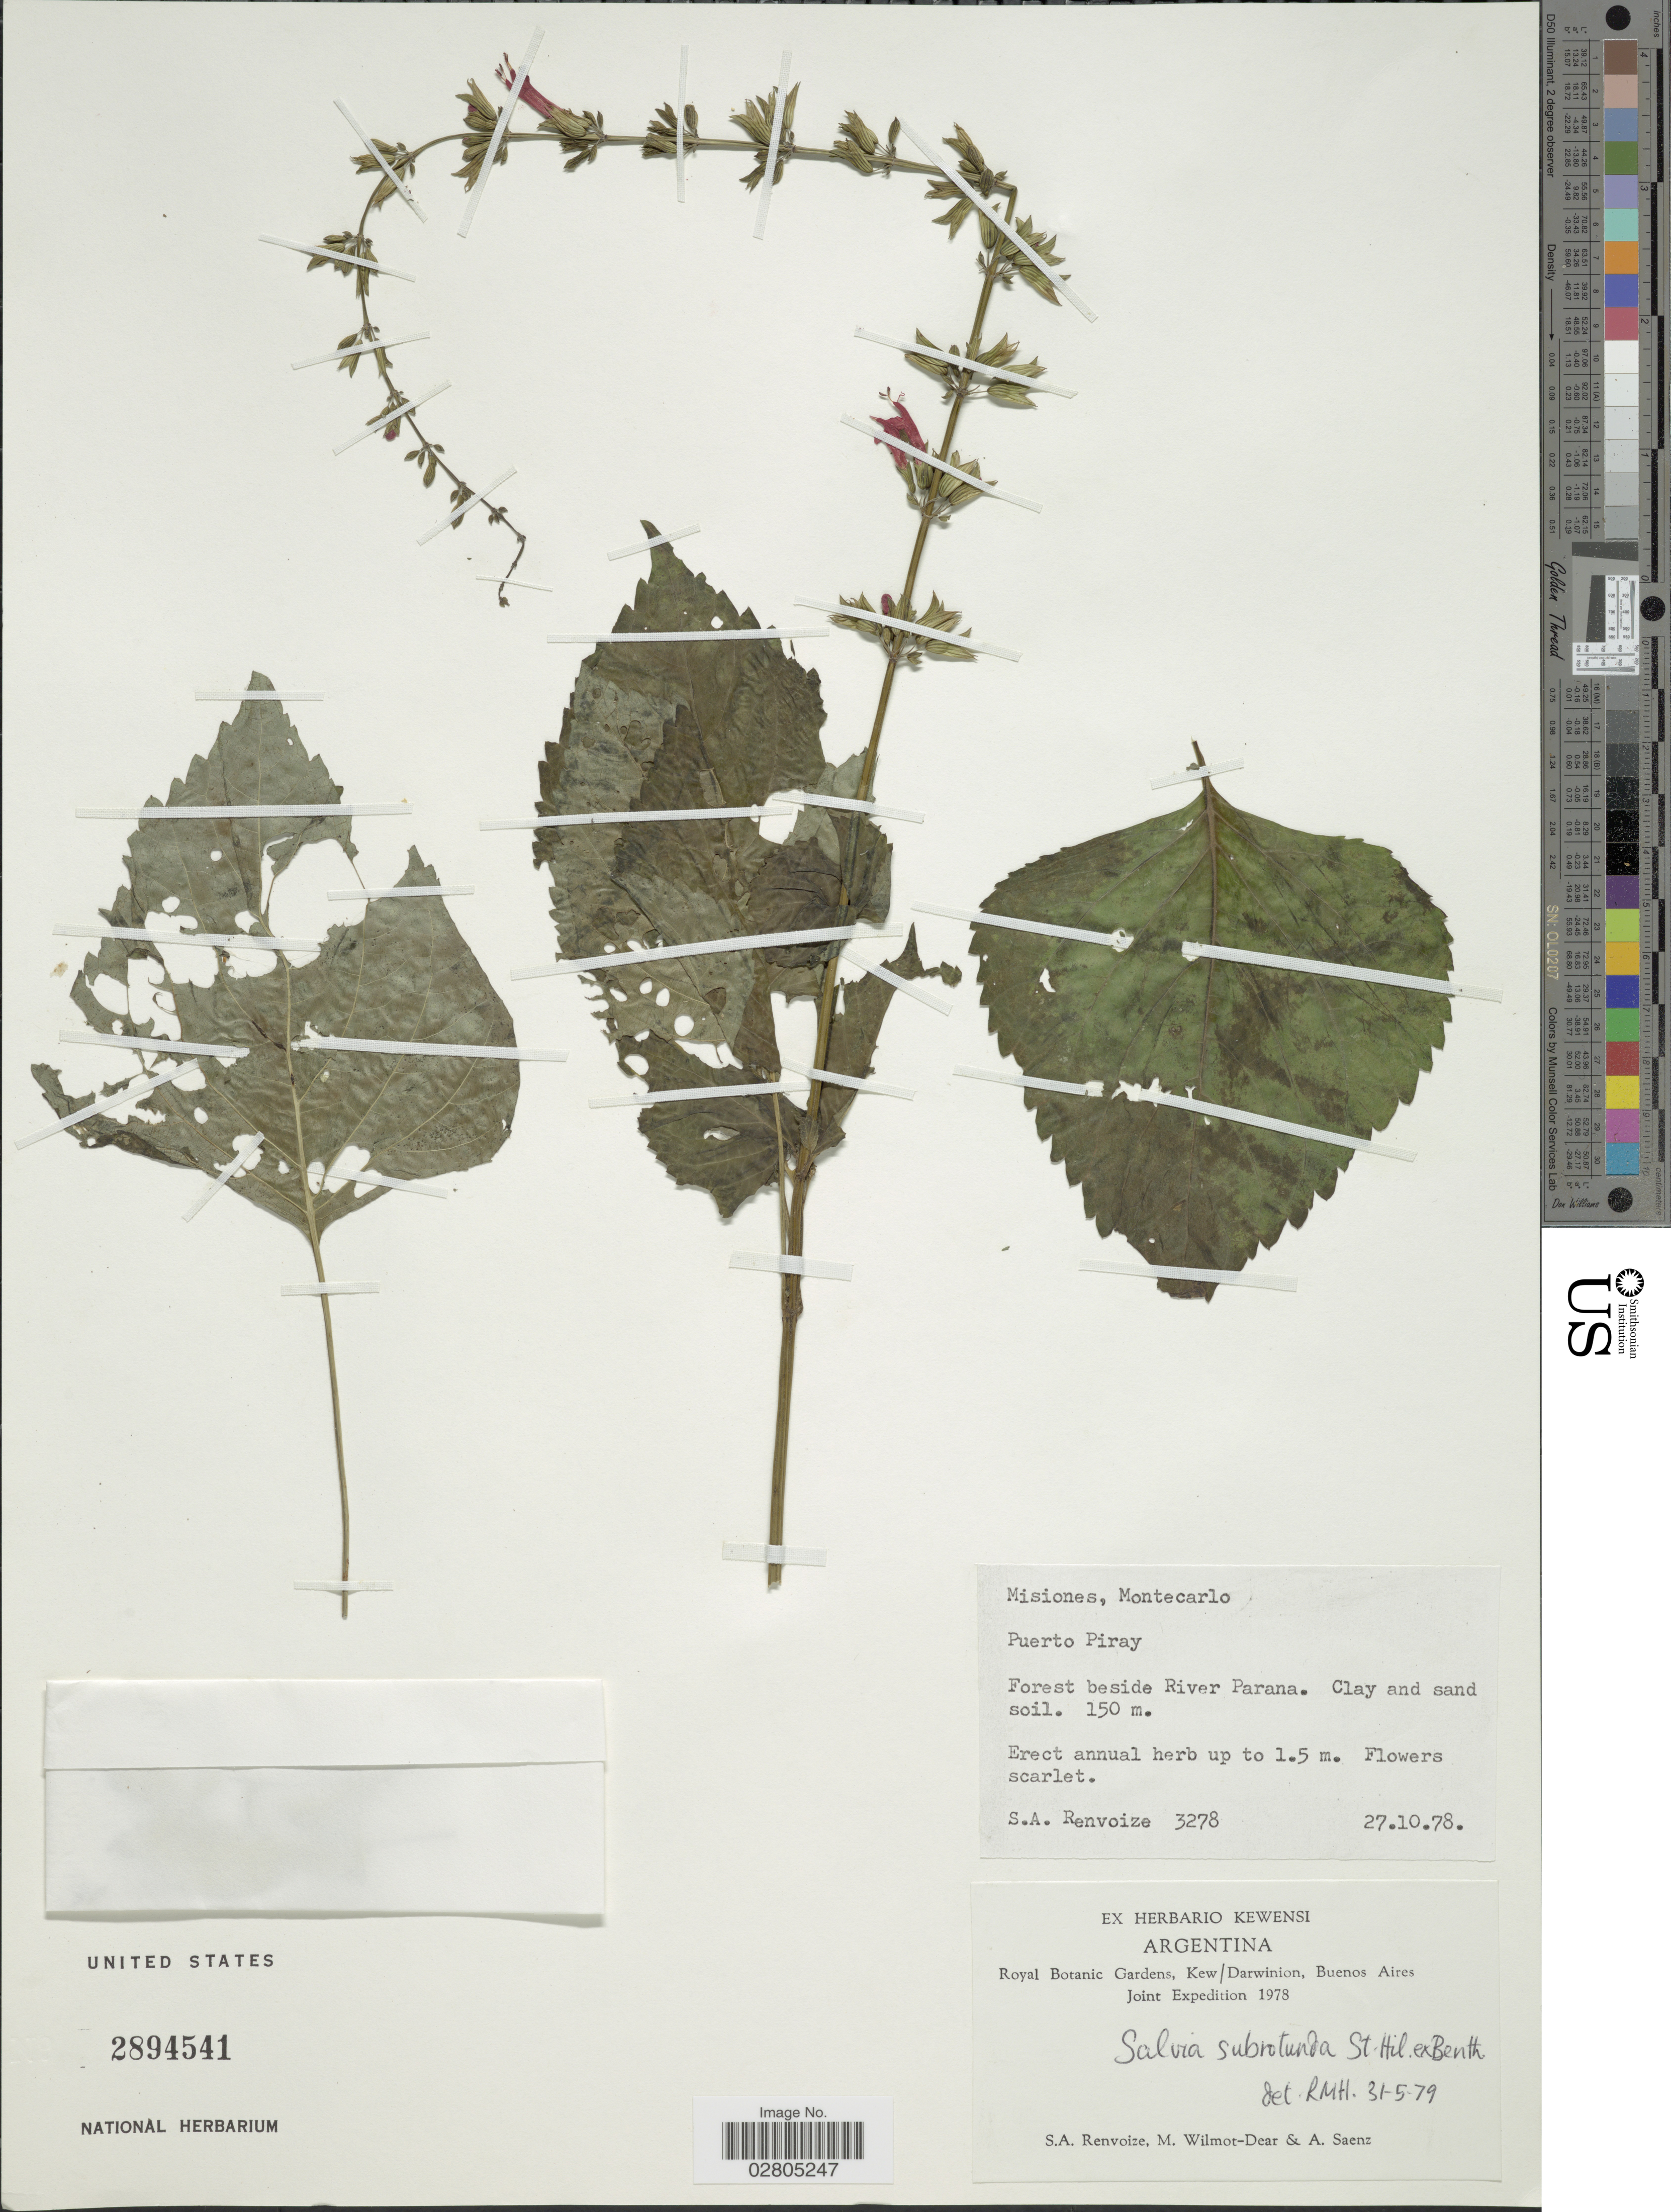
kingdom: Plantae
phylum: Tracheophyta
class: Magnoliopsida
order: Lamiales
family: Lamiaceae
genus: Salvia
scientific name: Salvia subrotunda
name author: A. St.-Hil. ex Benth.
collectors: S. A. Renvoize, M. Wilmot-Dear & A. Saenz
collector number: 3278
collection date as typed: Transcribed d/m/y: 27/10/78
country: Argentina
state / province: Misiones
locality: Montecarlo, Puerto Piray, Forest beside River Parana.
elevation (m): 150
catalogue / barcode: US 2894541